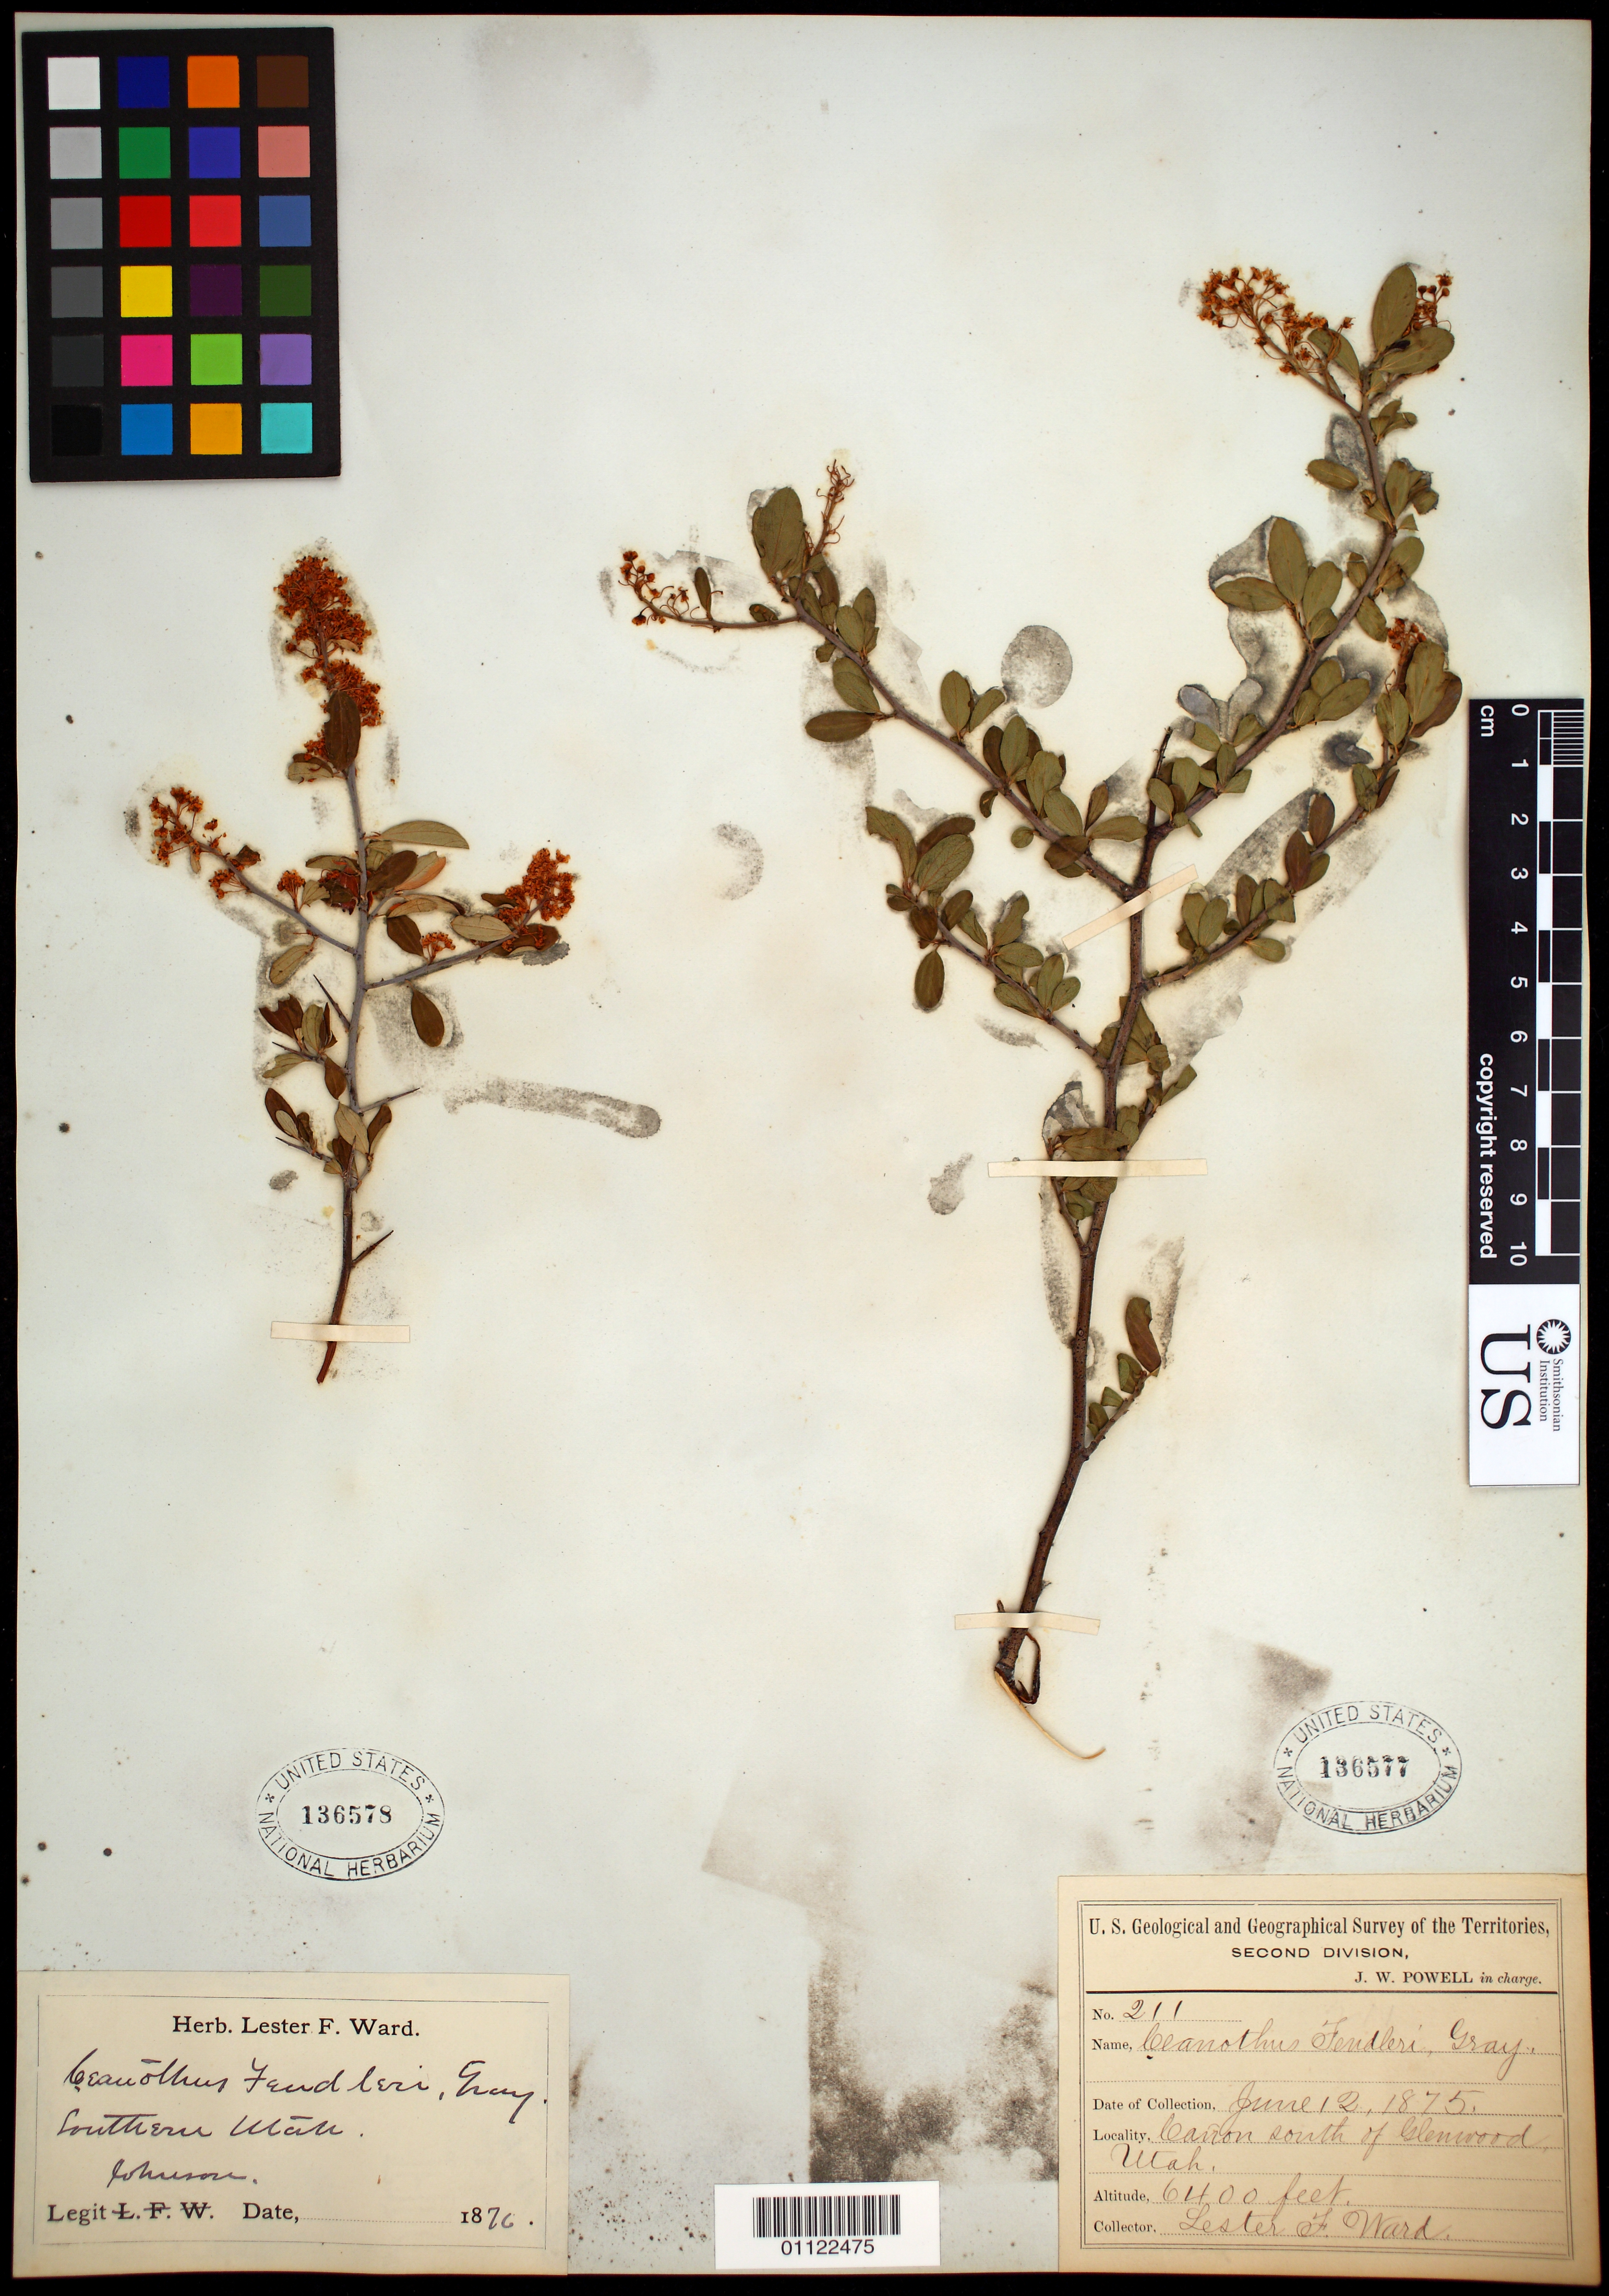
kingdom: Plantae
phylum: Tracheophyta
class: Magnoliopsida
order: Rosales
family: Rhamnaceae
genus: Ceanothus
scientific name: Ceanothus fendleri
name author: A. Gray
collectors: J. E. Johnson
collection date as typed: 1876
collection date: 1876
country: United States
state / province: Utah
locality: S Utah.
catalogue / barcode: US 136578